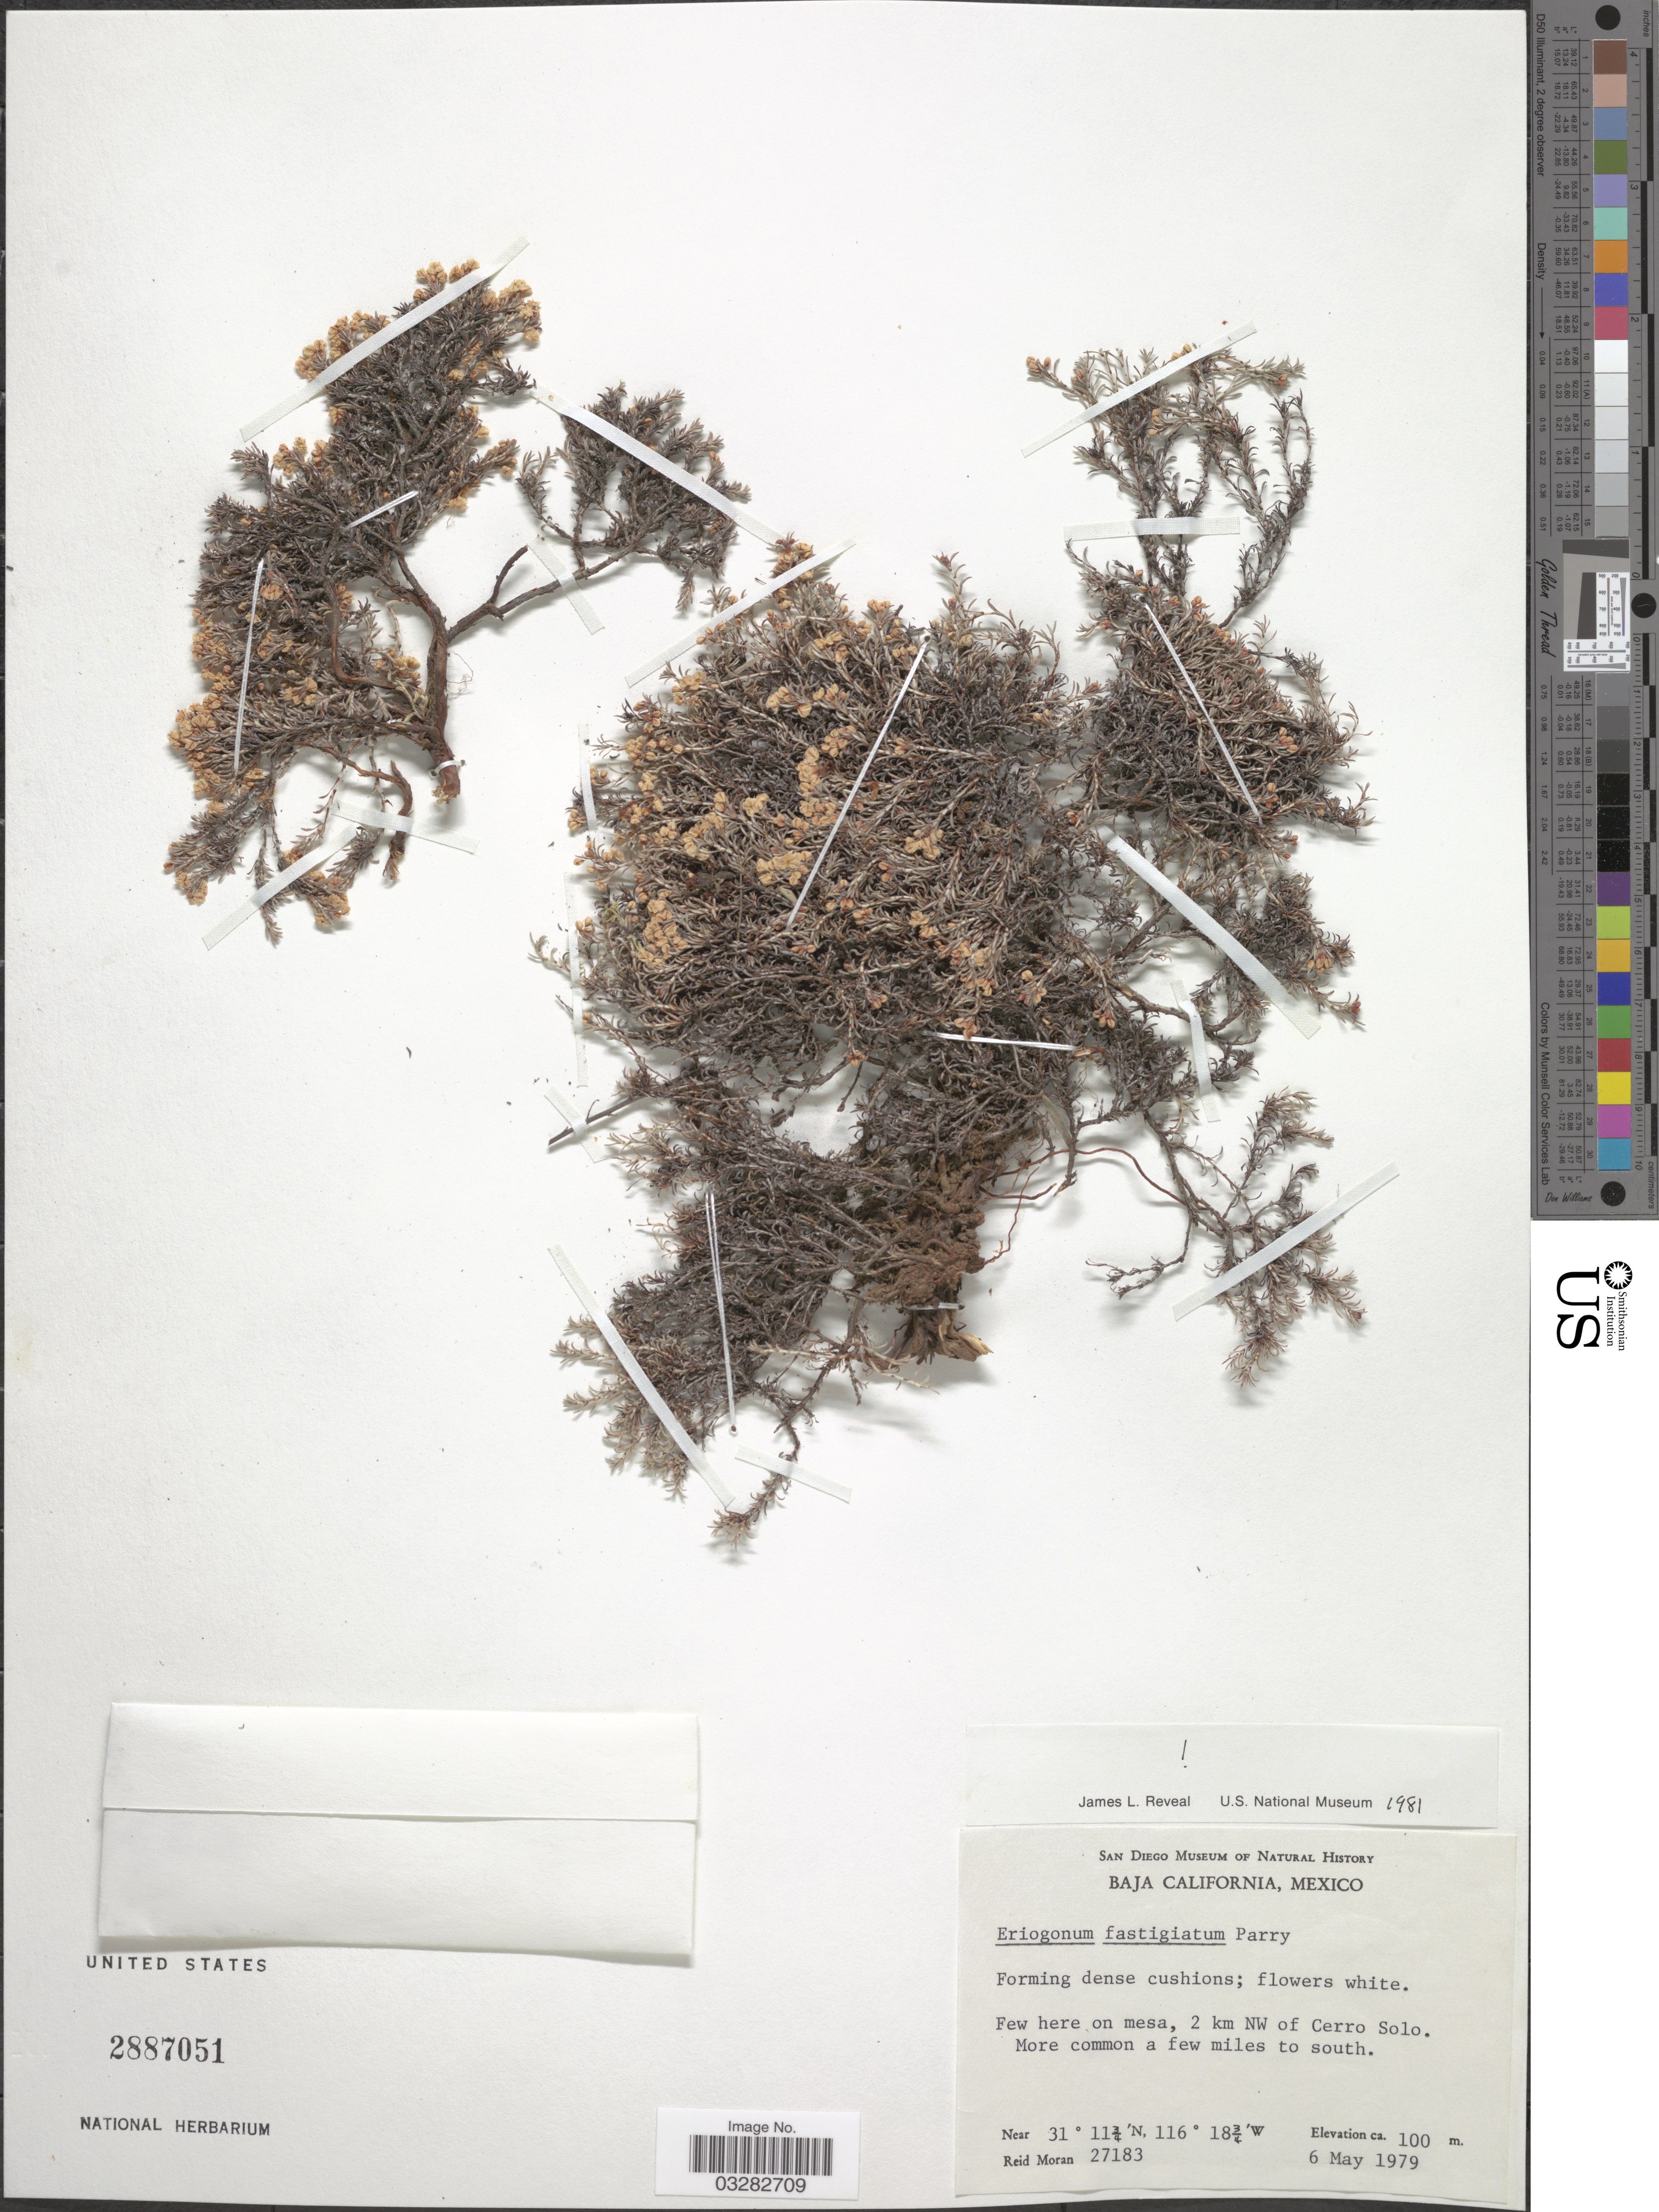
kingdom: Plantae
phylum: Tracheophyta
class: Magnoliopsida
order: Caryophyllales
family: Polygonaceae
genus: Eriogonum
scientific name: Eriogonum fastigiatum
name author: Parry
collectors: R. Moran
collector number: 27183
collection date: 1979-05-06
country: Mexico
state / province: Baja California Norte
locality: Few here on mesa, 2 km NW of Cerro Solo. More common a few miles to south.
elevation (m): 100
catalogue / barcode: US 2887051